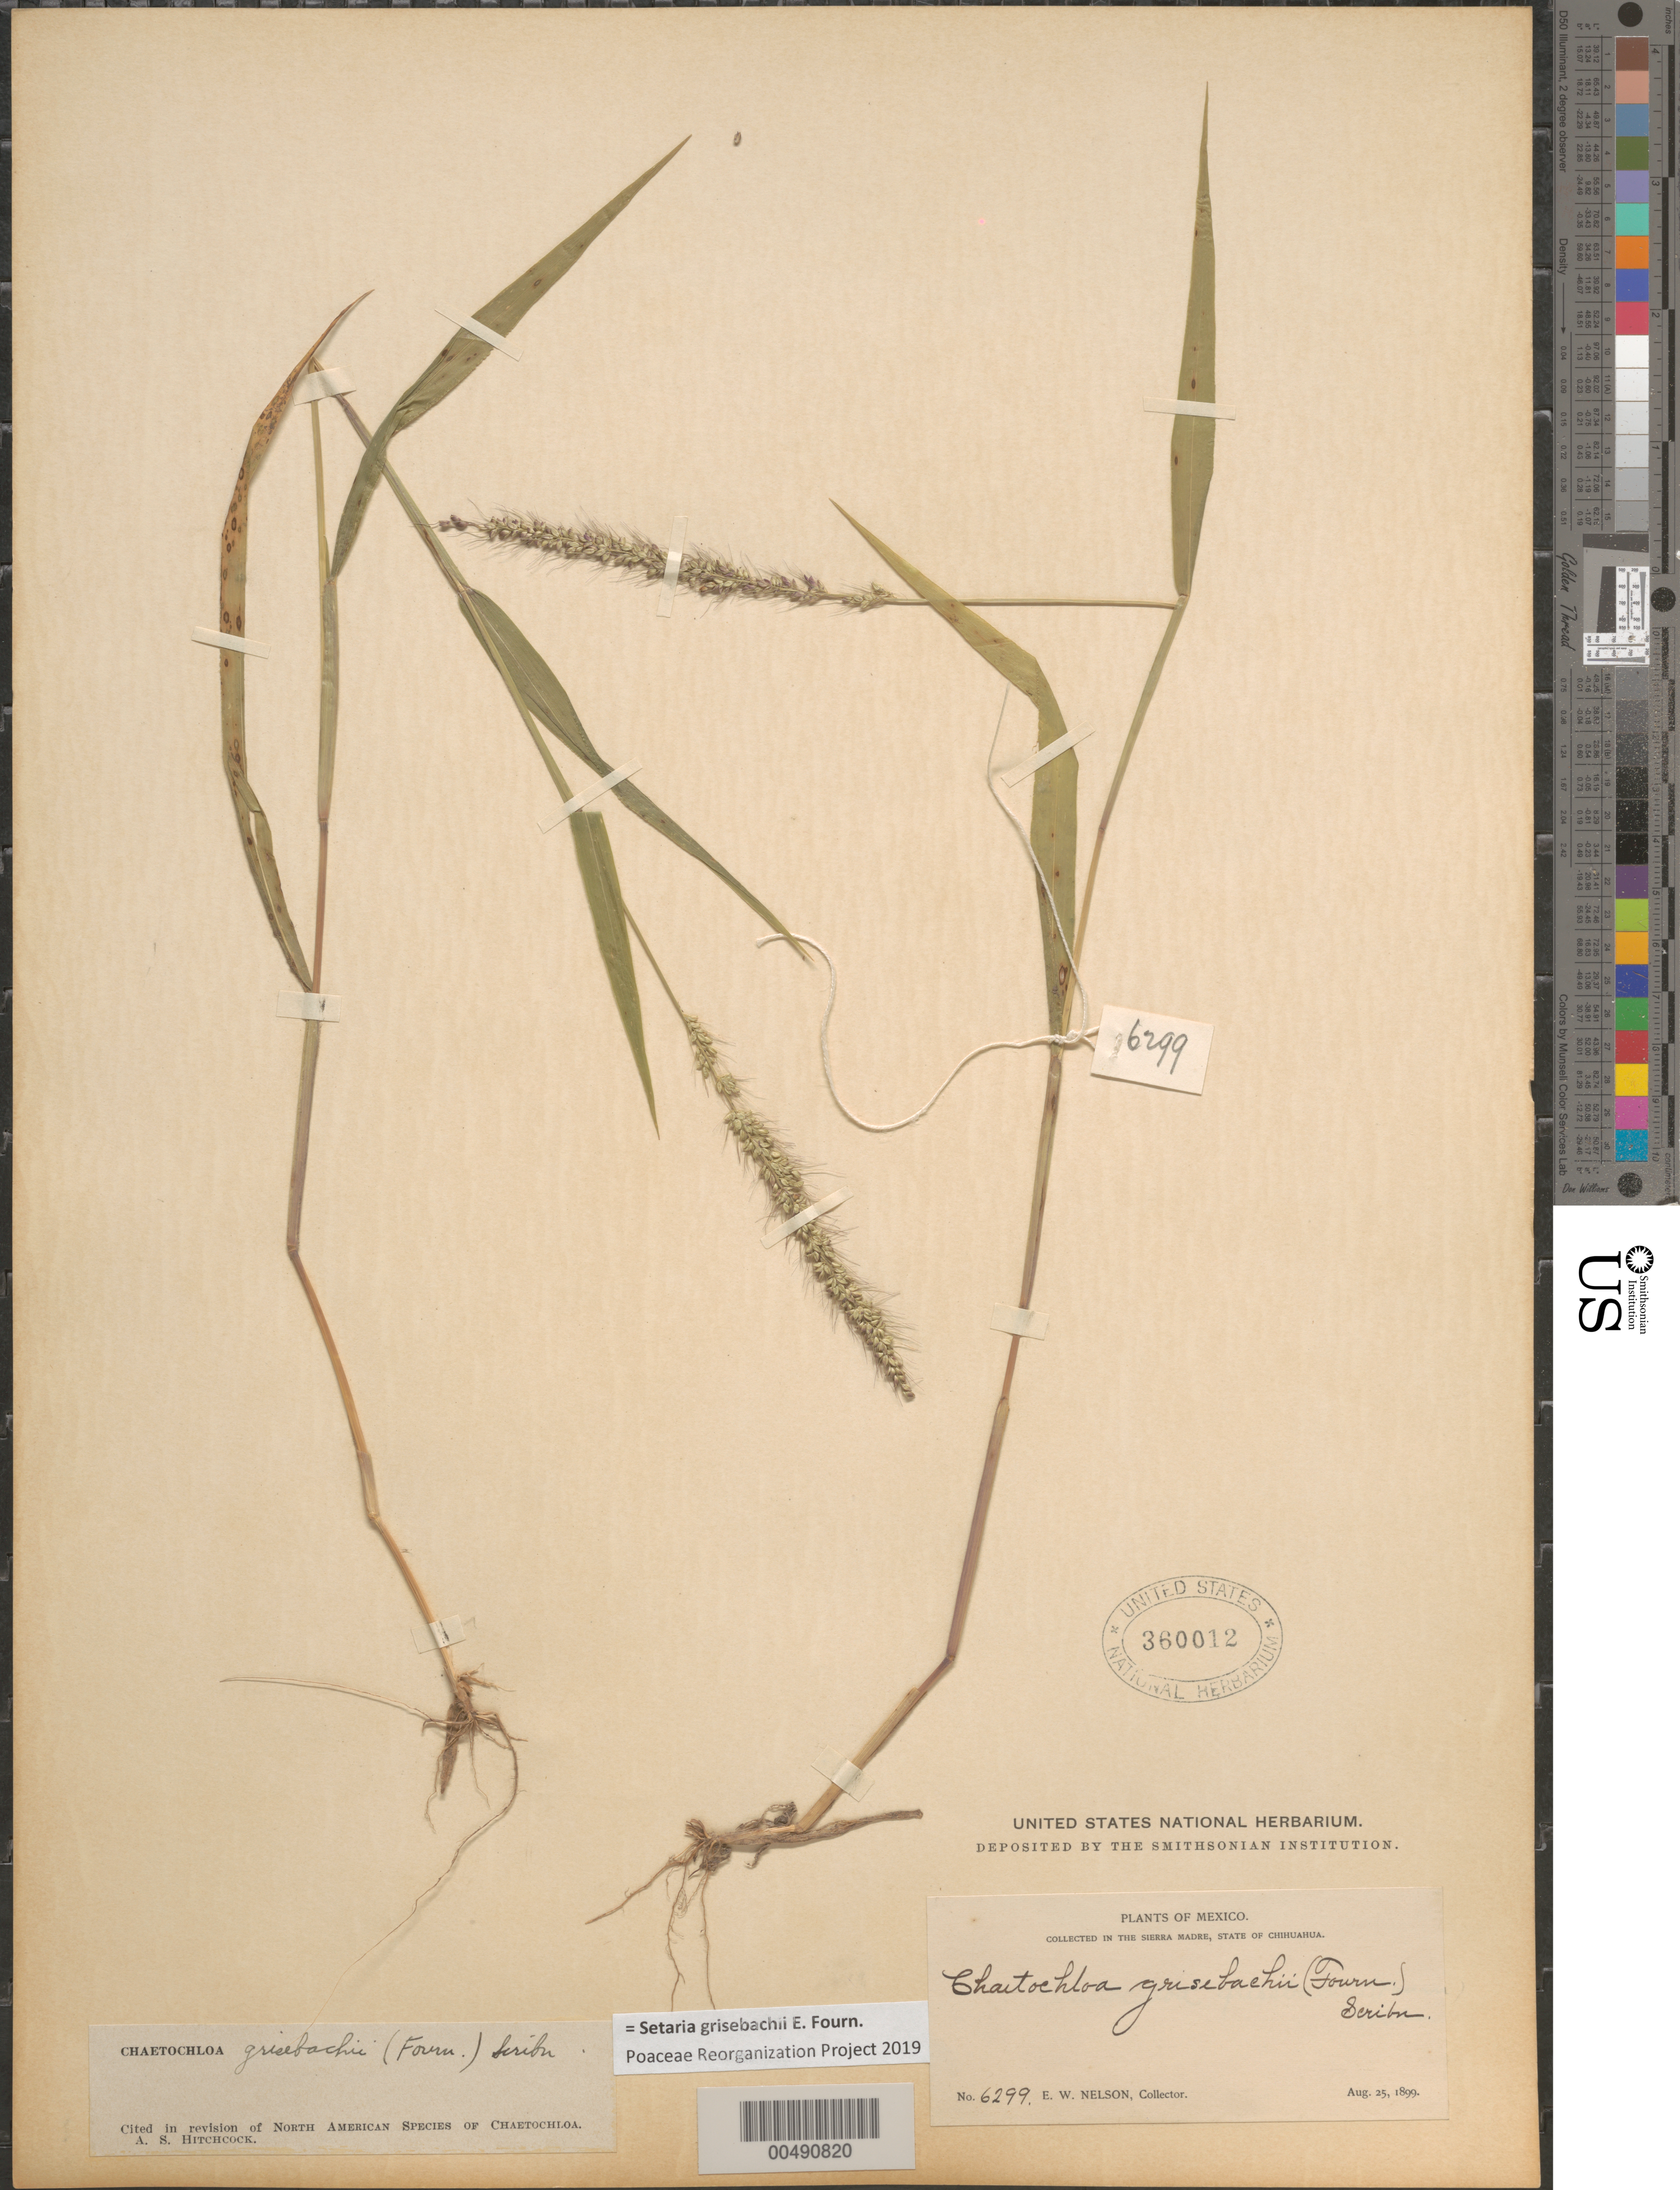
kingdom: Plantae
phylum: Tracheophyta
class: Liliopsida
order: Poales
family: Poaceae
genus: Setaria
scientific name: Setaria grisebachii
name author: E. Fourn.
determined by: Poaceae Reorganization Project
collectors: E. W. Nelson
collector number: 6299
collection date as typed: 25 Aug 1899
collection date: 1899-08-25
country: Mexico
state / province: Chihuahua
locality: Sierra Madre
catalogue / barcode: US 360012